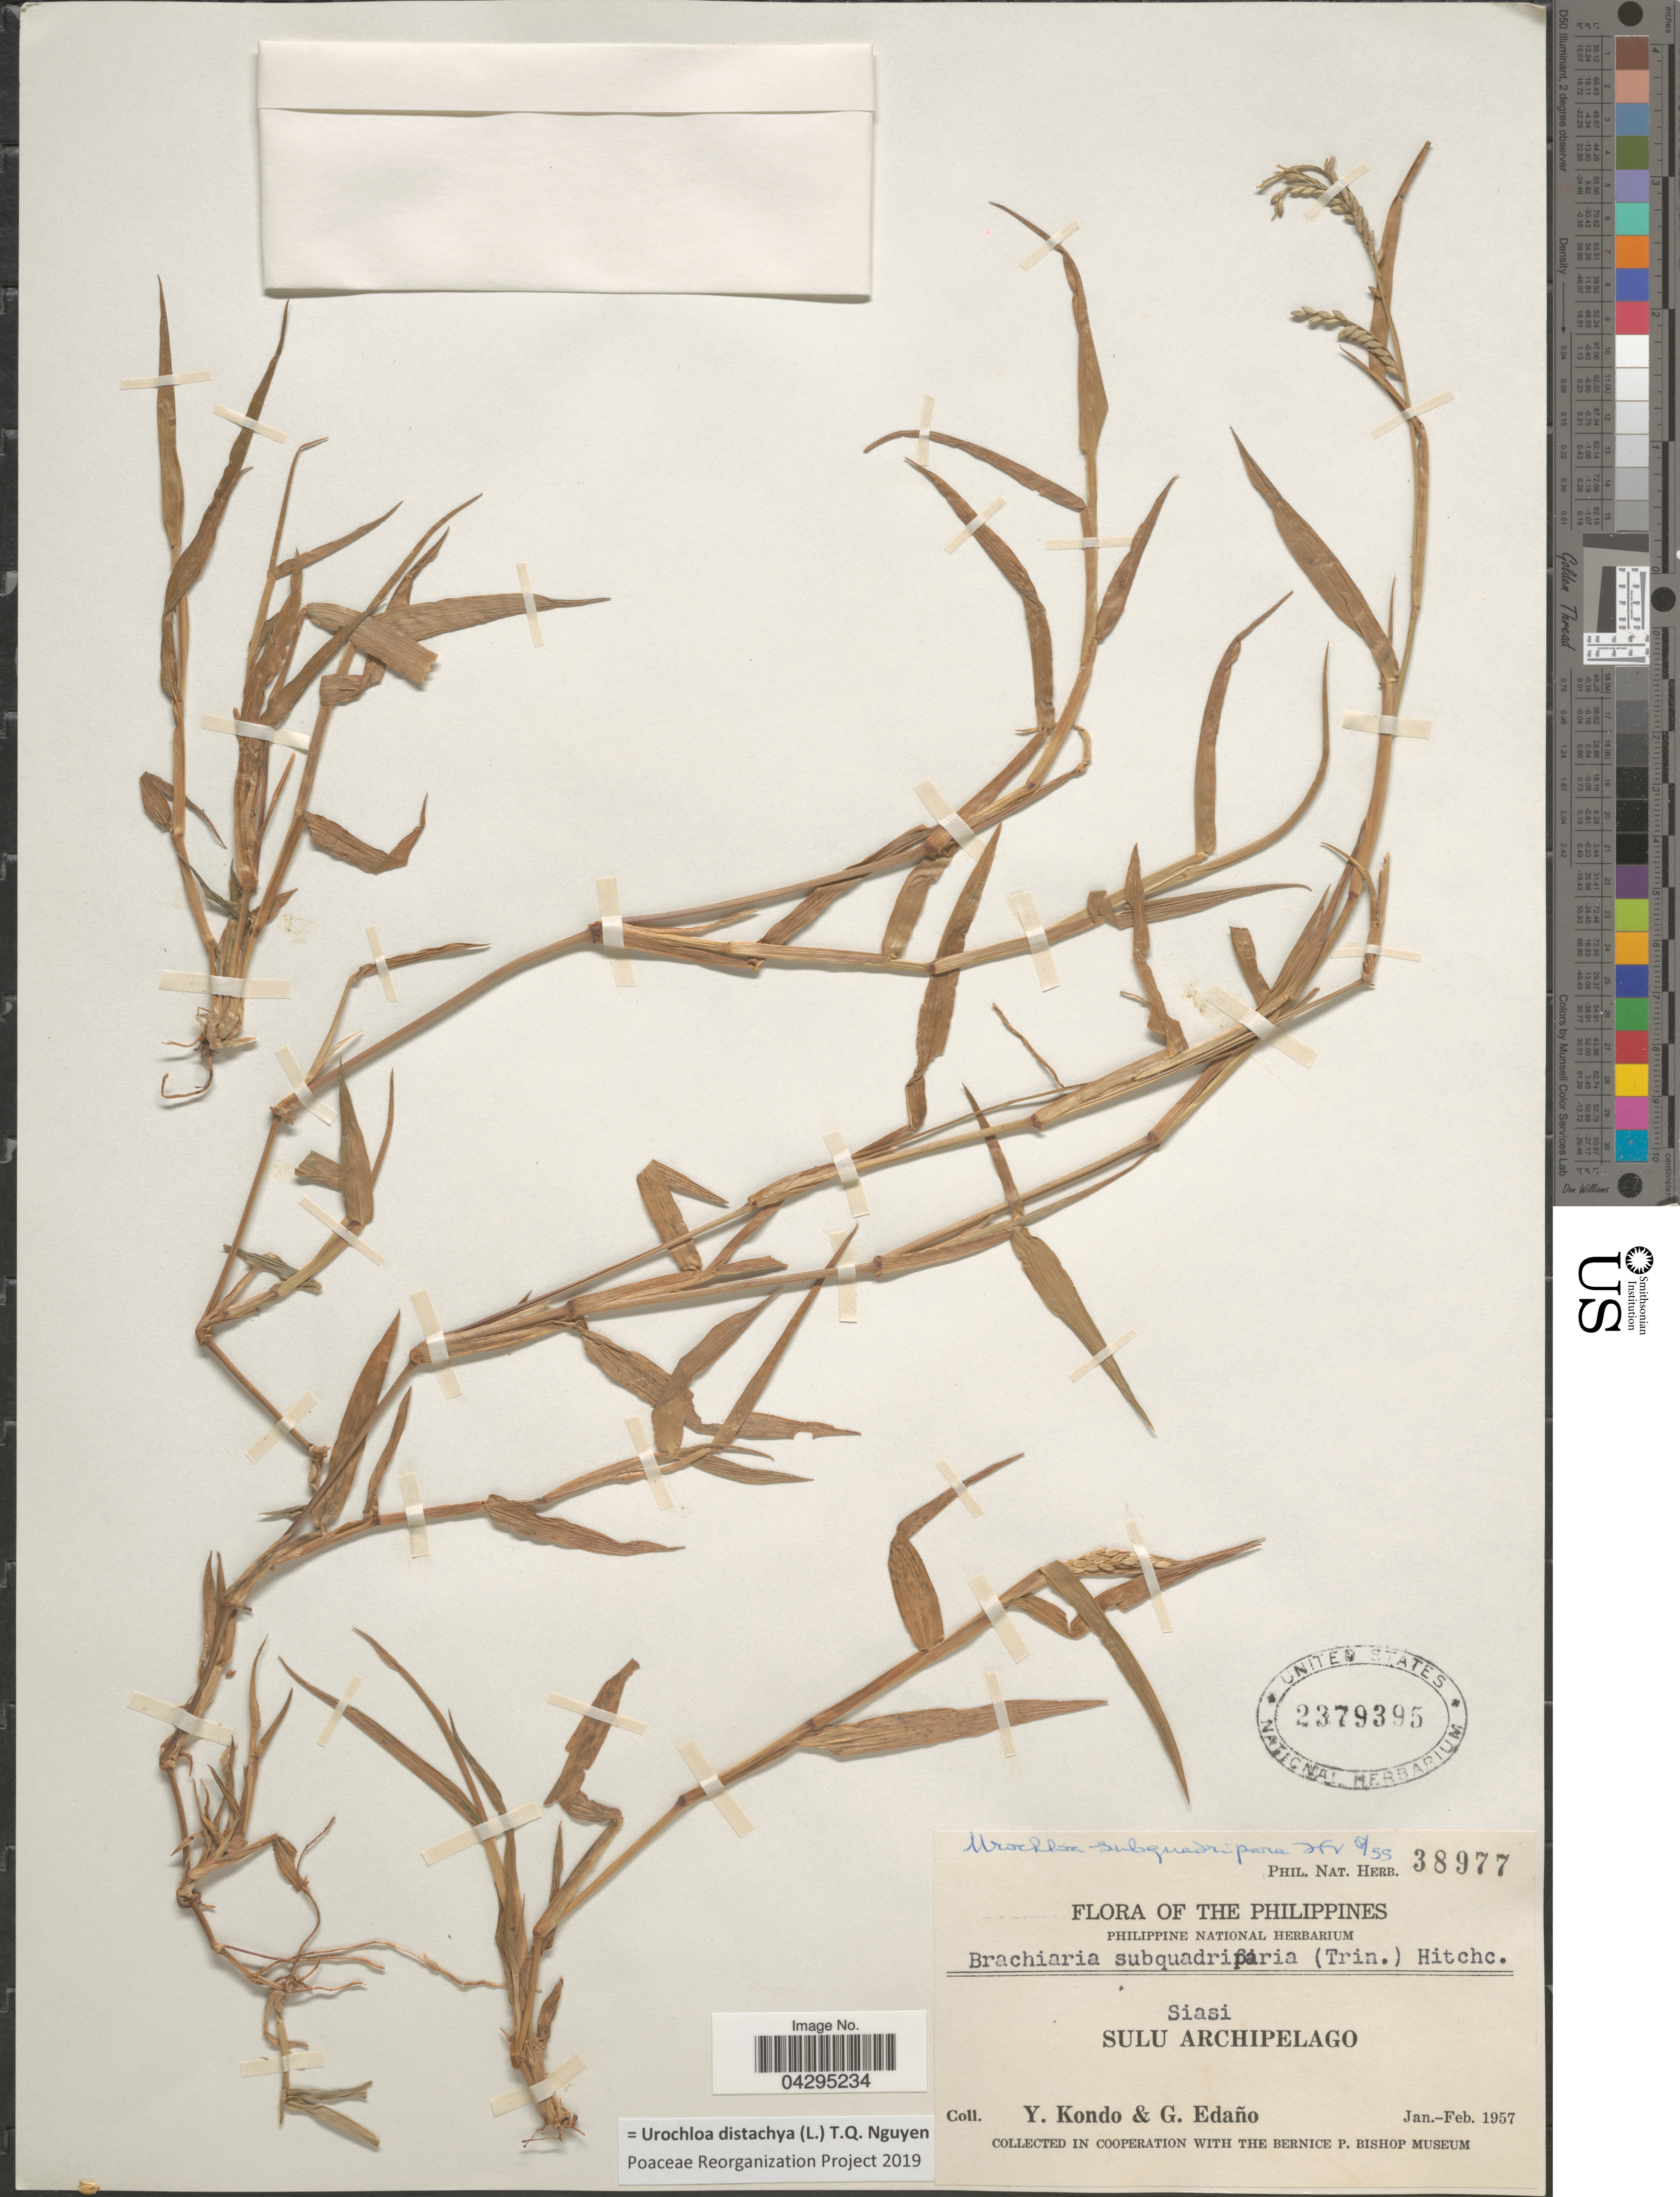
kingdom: Plantae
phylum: Tracheophyta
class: Liliopsida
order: Poales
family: Poaceae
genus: Urochloa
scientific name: Urochloa distachya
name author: (L.) T.Q. Nguyen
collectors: Y. Kondo & G. Edaño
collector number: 38977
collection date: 1957-01/1957-02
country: Philippines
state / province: Muslim Mindanao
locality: Siasi. Sulu Archipelago.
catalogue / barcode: US 2379395